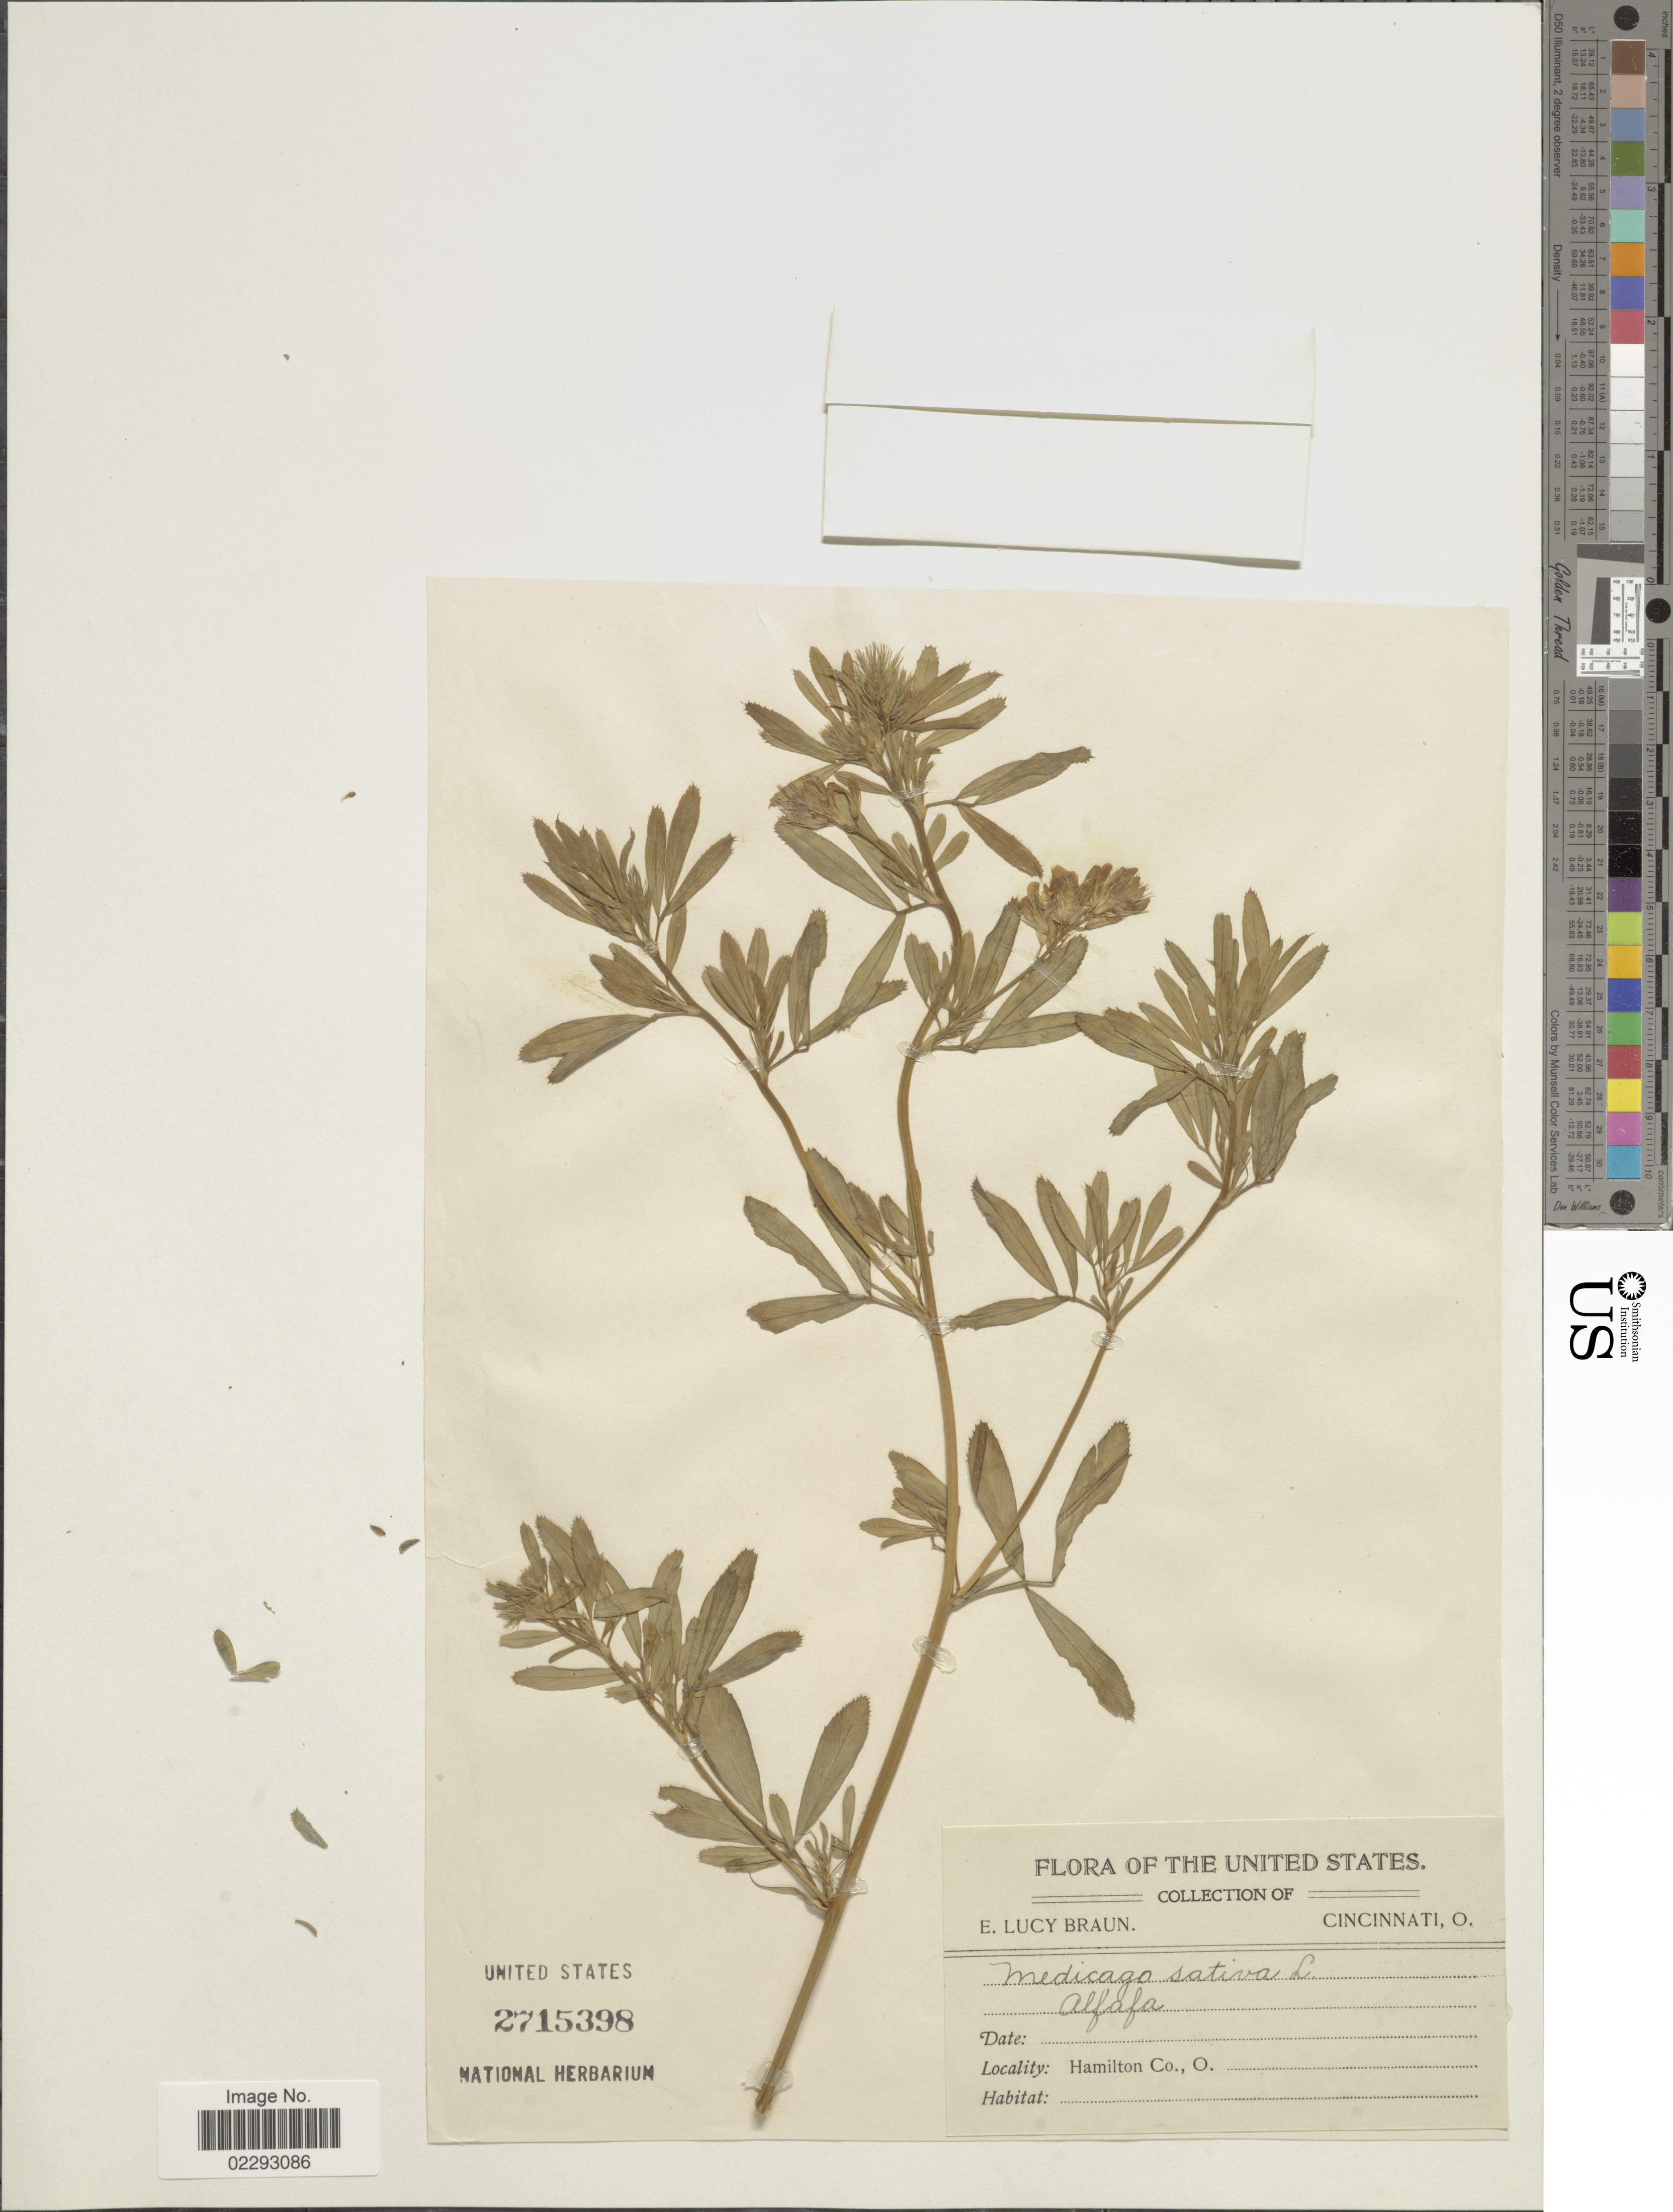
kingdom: Plantae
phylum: Tracheophyta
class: Magnoliopsida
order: Fabales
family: Fabaceae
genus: Medicago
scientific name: Medicago sativa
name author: L.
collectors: E. L. Braun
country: United States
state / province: Ohio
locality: Hamilton Co., O.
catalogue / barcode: US 2715398